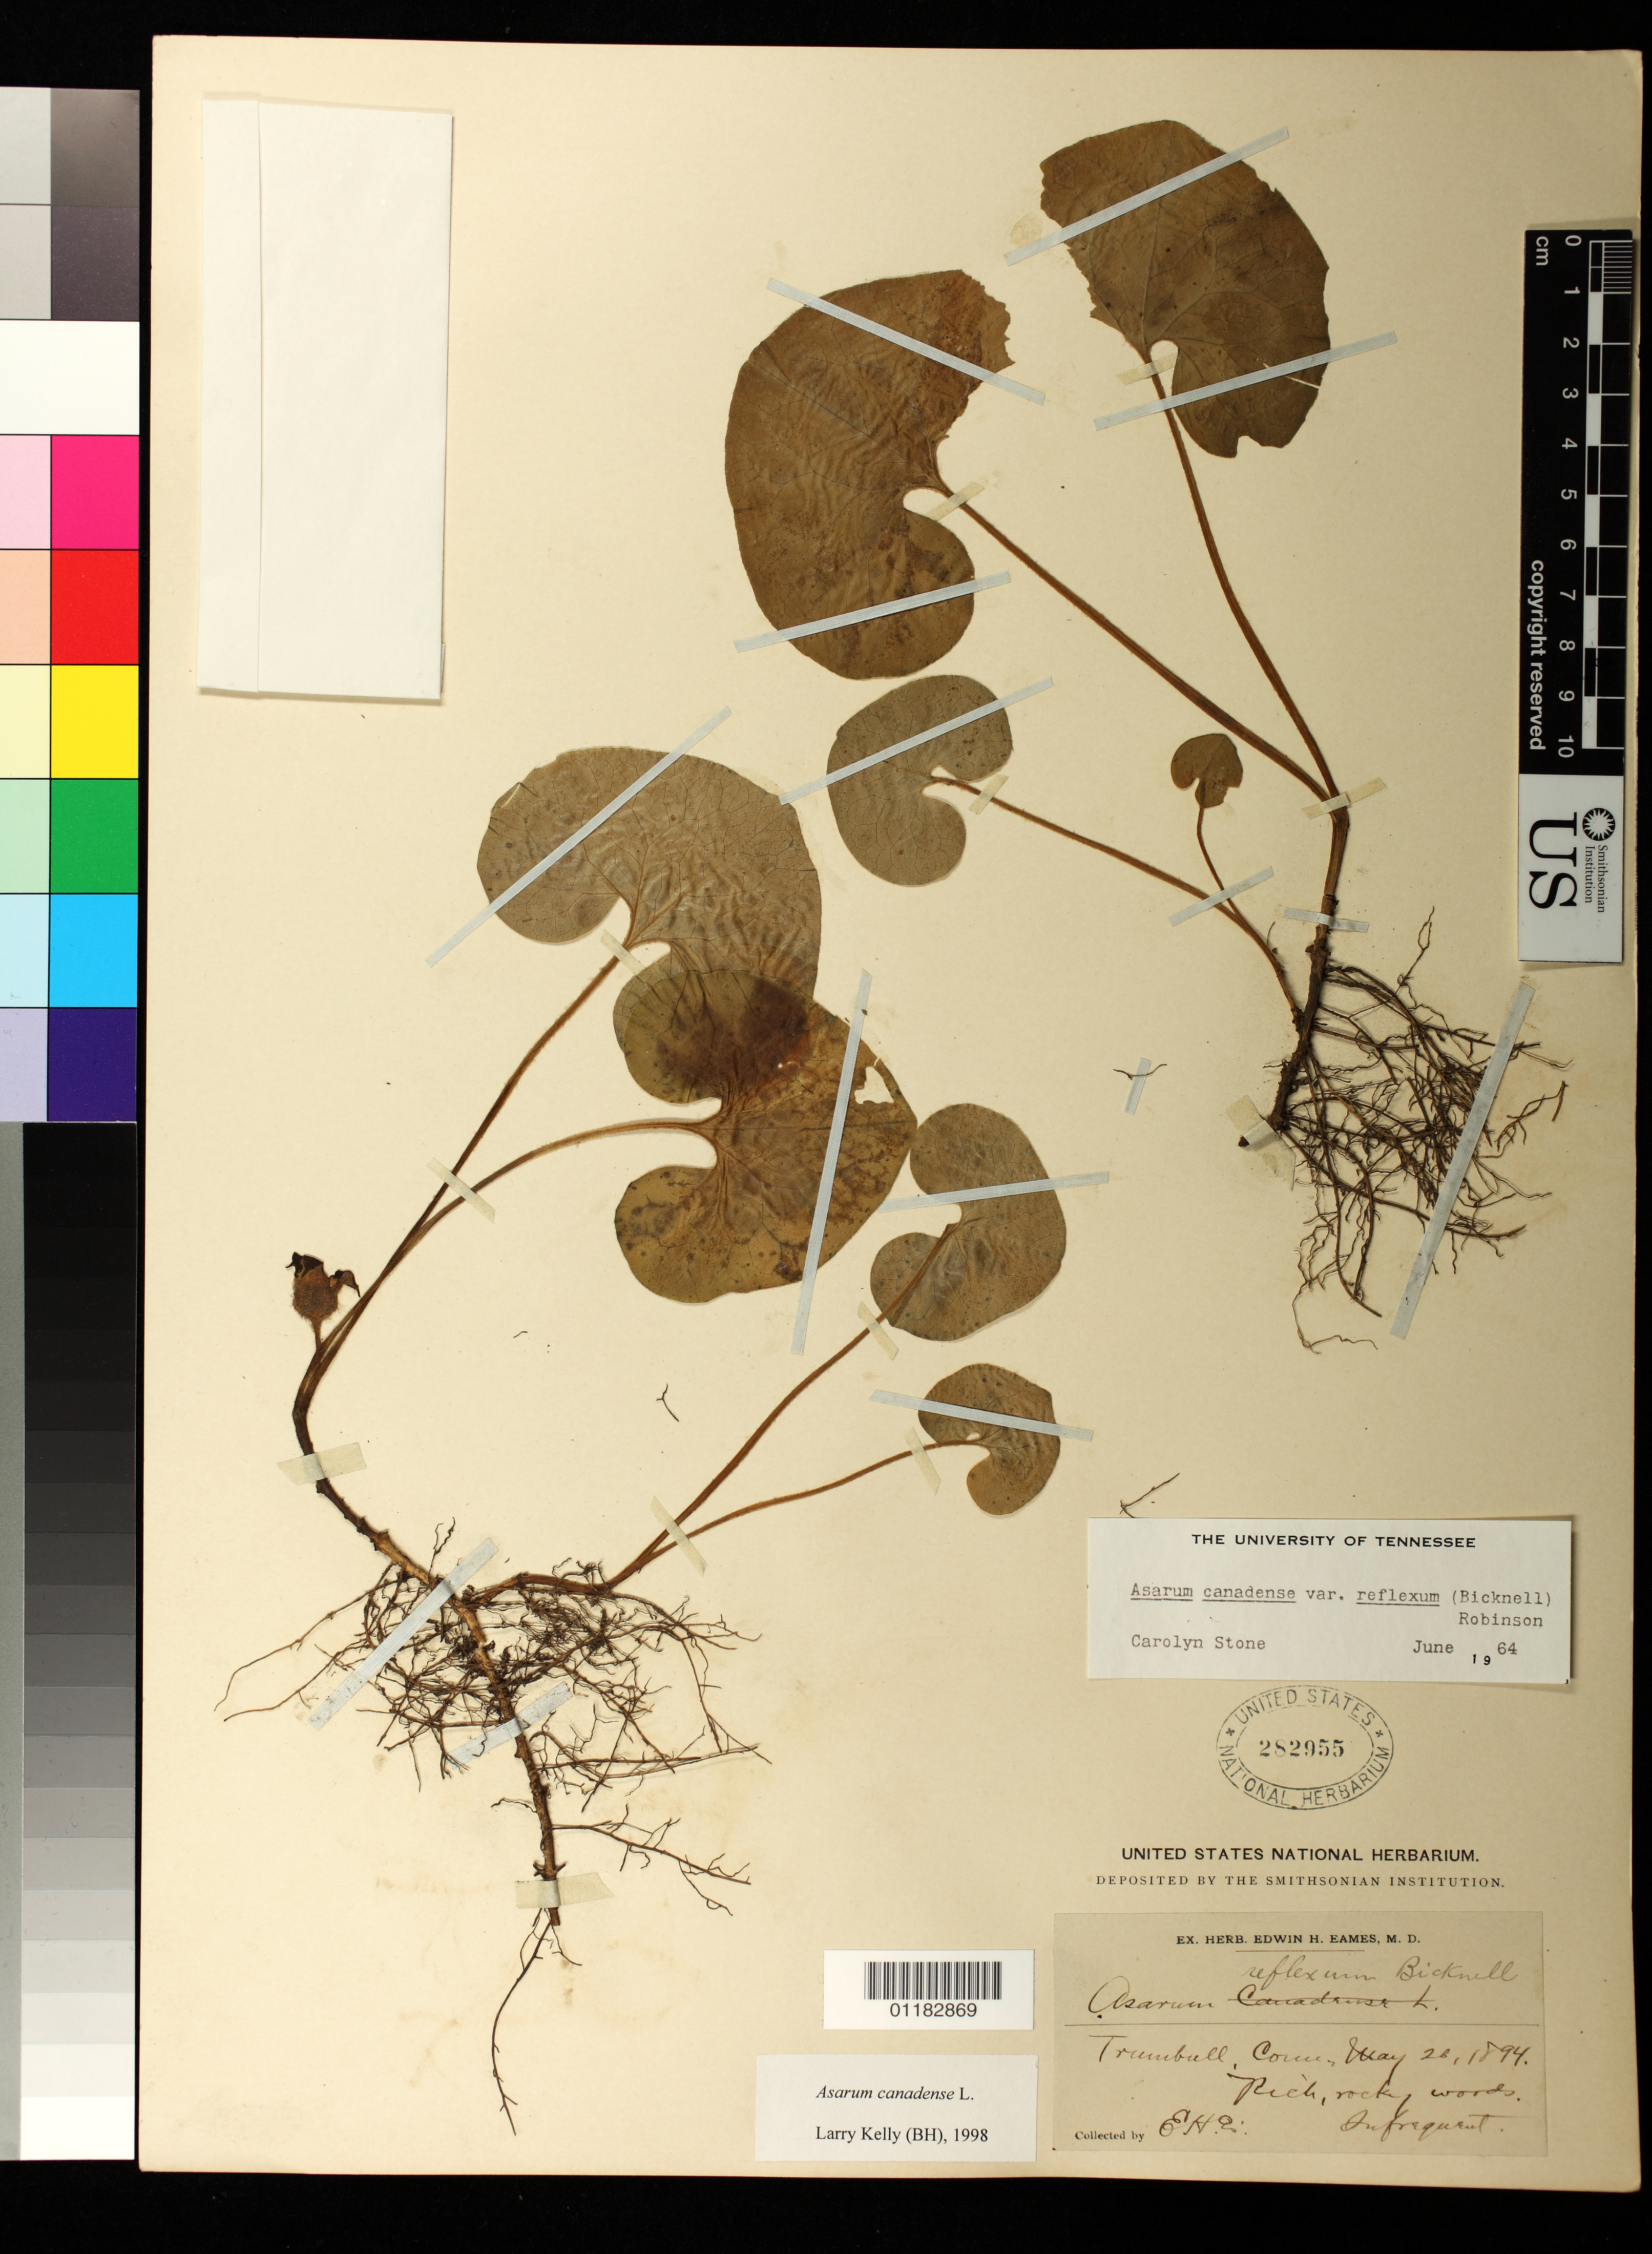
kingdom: Plantae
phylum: Tracheophyta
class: Magnoliopsida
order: Piperales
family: Aristolochiaceae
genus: Asarum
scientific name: Asarum canadense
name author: L.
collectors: E. H. Eames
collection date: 1894-05-22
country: United States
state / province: Connecticut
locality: Trumbull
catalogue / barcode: US 282955